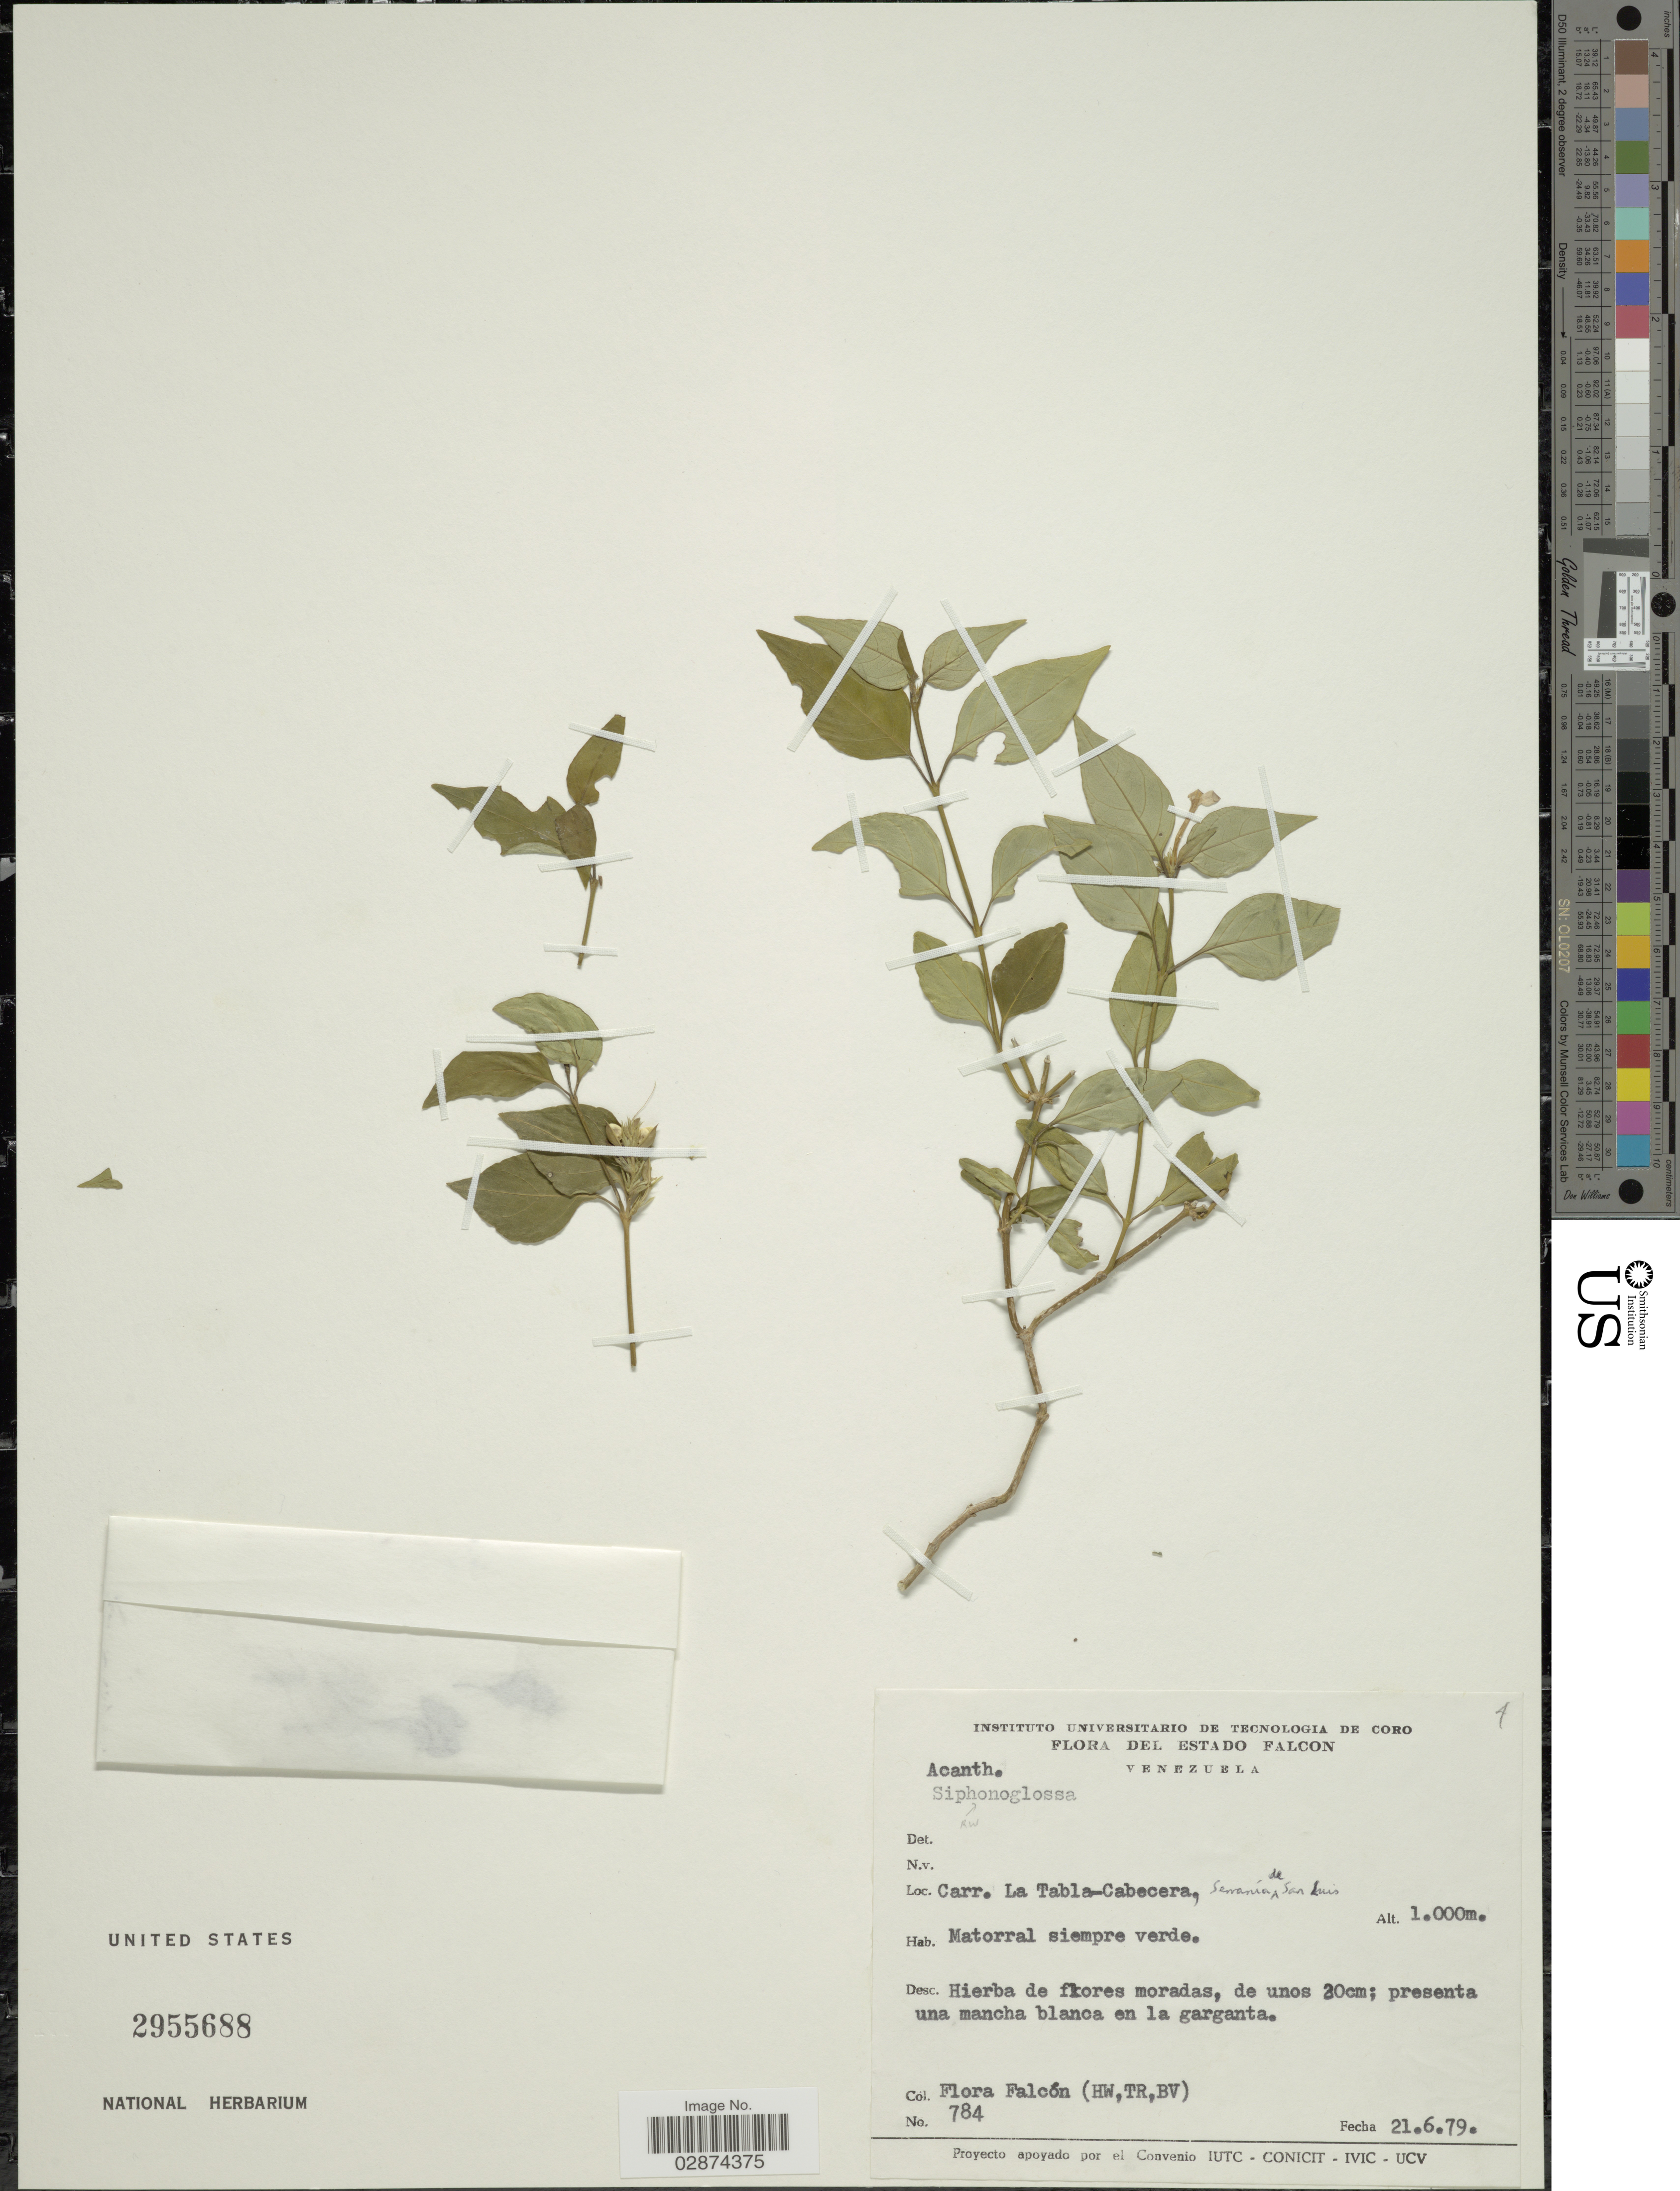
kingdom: Plantae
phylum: Tracheophyta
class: Magnoliopsida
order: Lamiales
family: Acanthaceae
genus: Justicia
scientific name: Justicia sessilis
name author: Jacq.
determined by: Fisher, Amanda, (LOB), California State University, Long Beach (UNITED STATES)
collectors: Flora Falcón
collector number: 784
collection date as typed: Transcribed d/m/y: 21/6/79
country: Venezuela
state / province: Falcón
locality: Carr. La Tabla-Cabecera, Serranía de San Luis.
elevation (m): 1000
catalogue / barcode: US 2955688